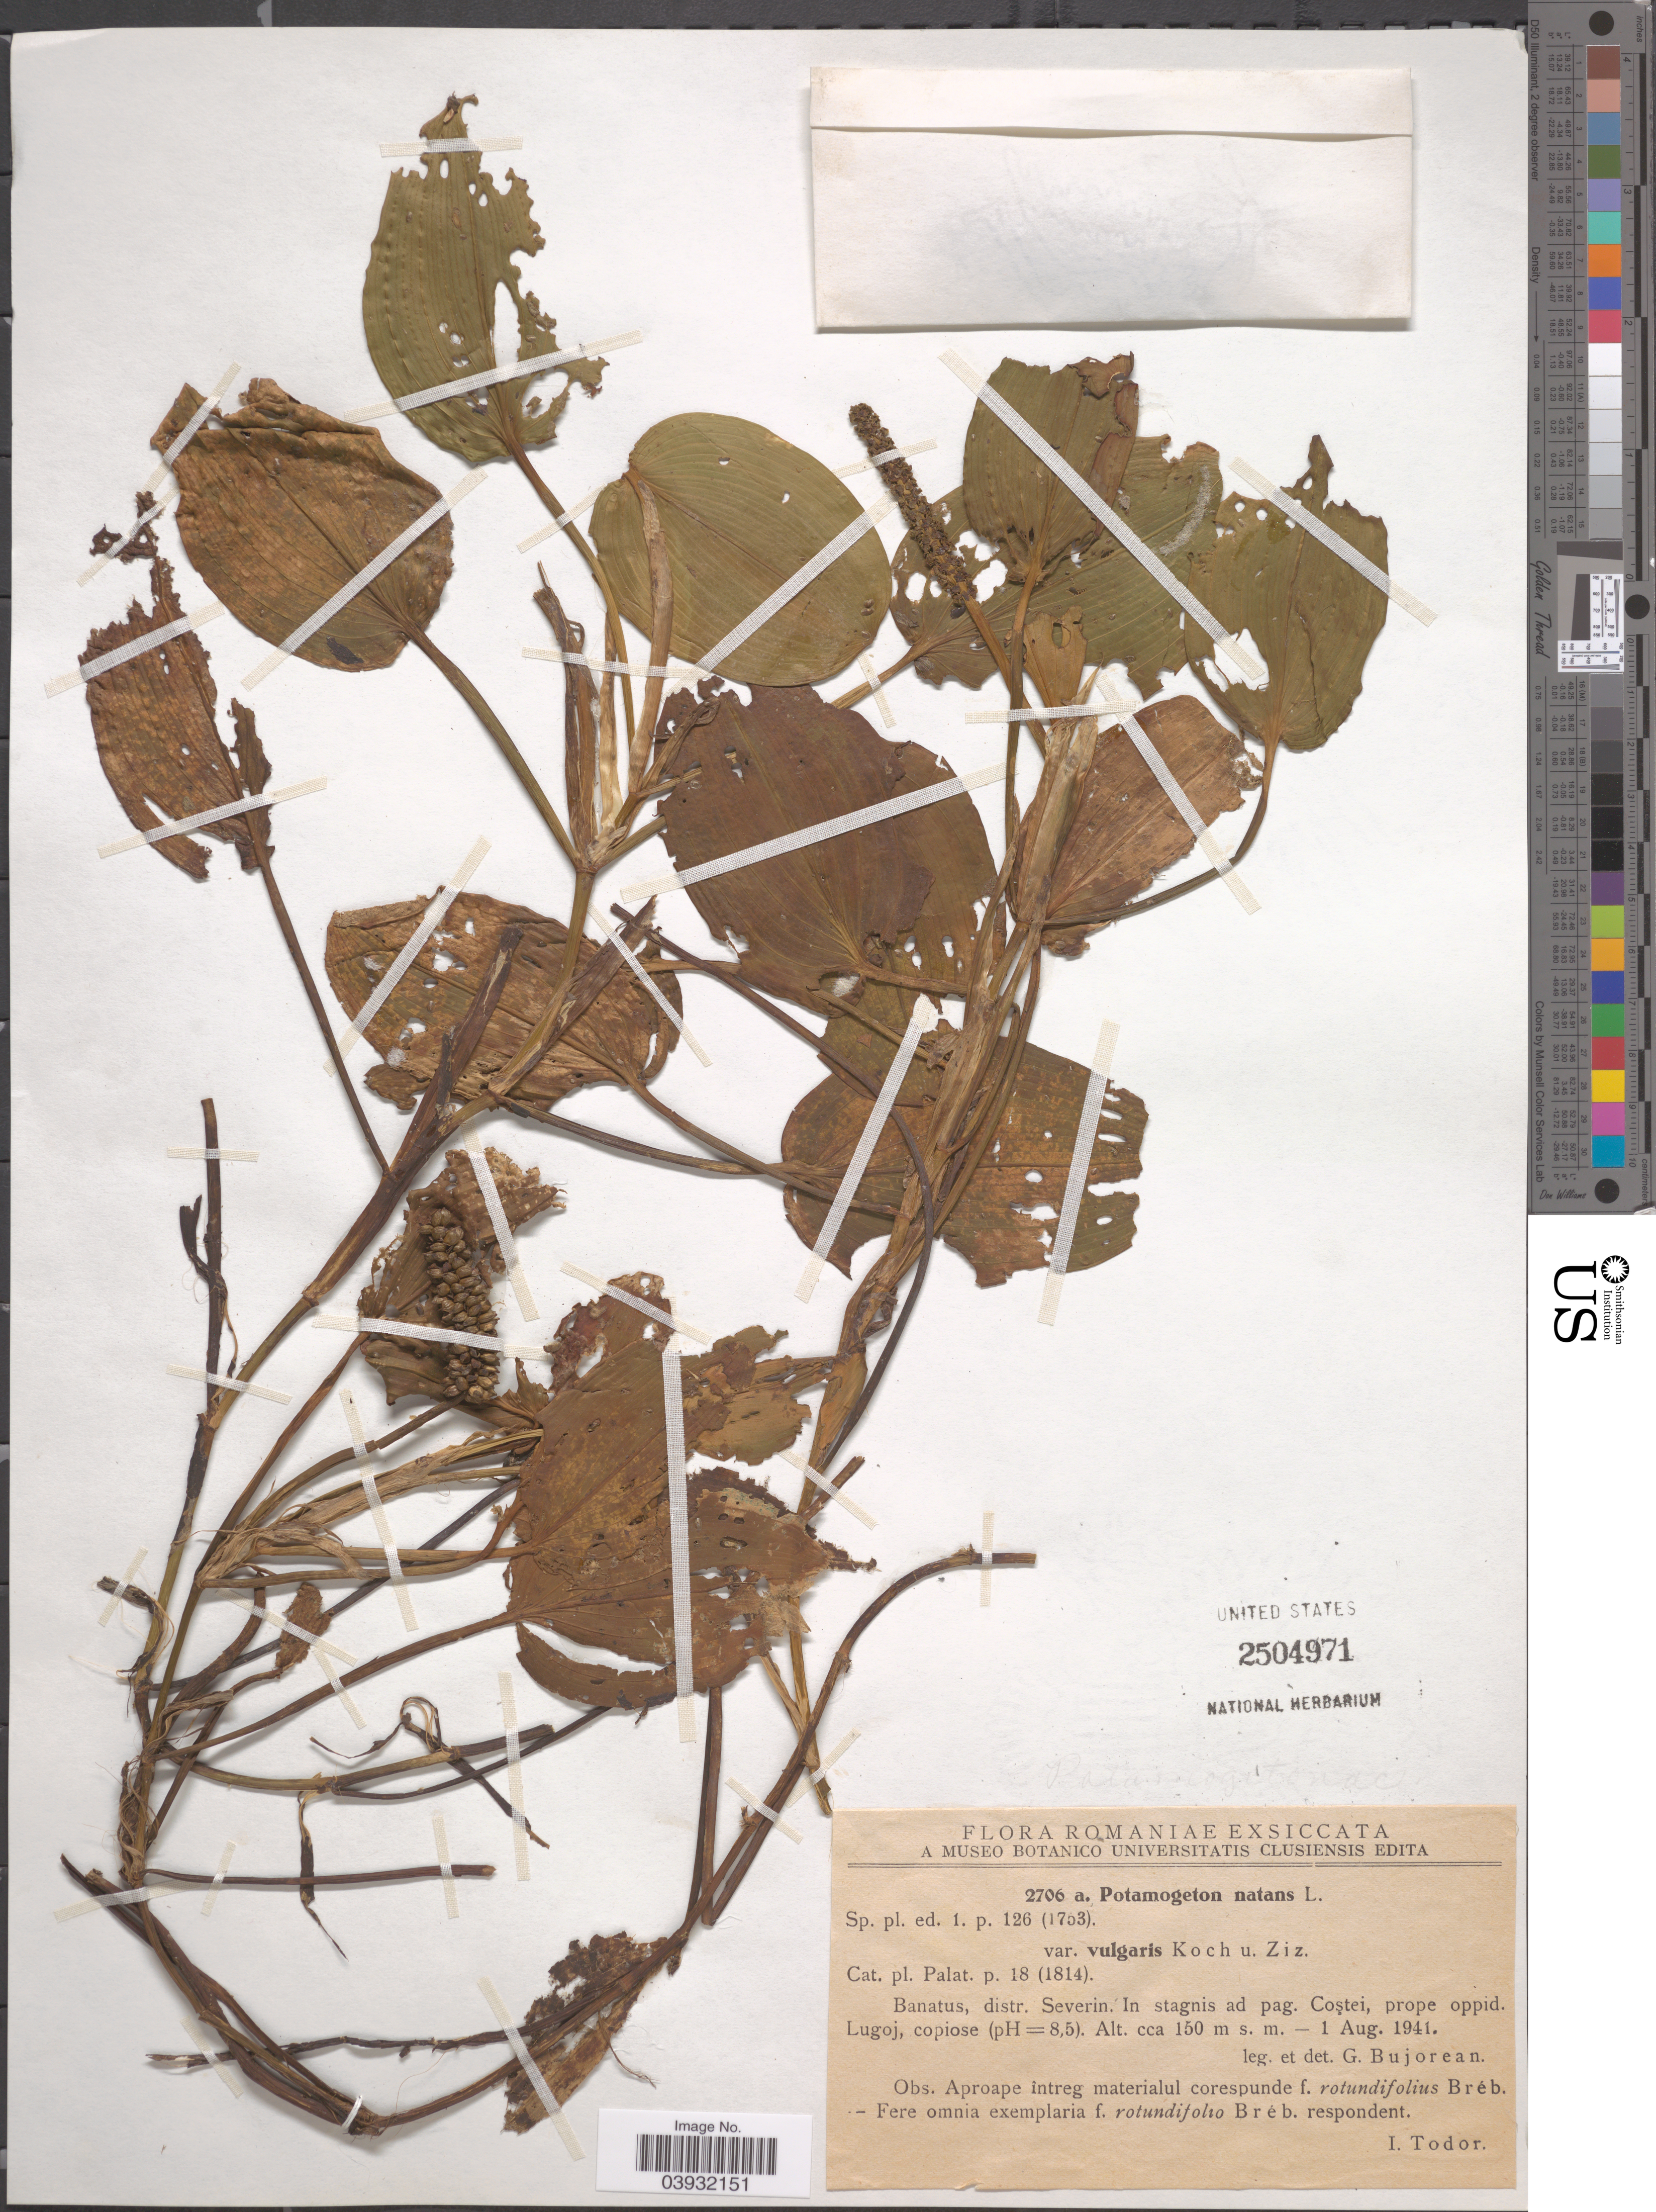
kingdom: Plantae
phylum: Tracheophyta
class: Liliopsida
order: Alismatales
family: Potamogetonaceae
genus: Potamogeton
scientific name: Potamogeton natans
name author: L.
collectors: G. Bujorean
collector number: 2706a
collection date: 1941-08-01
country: Romania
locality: Banatus, distr. Severin. In stagnis ad pag. Coştei, prope oppid Lugoj, copiose.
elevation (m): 150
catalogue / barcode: US 2504971